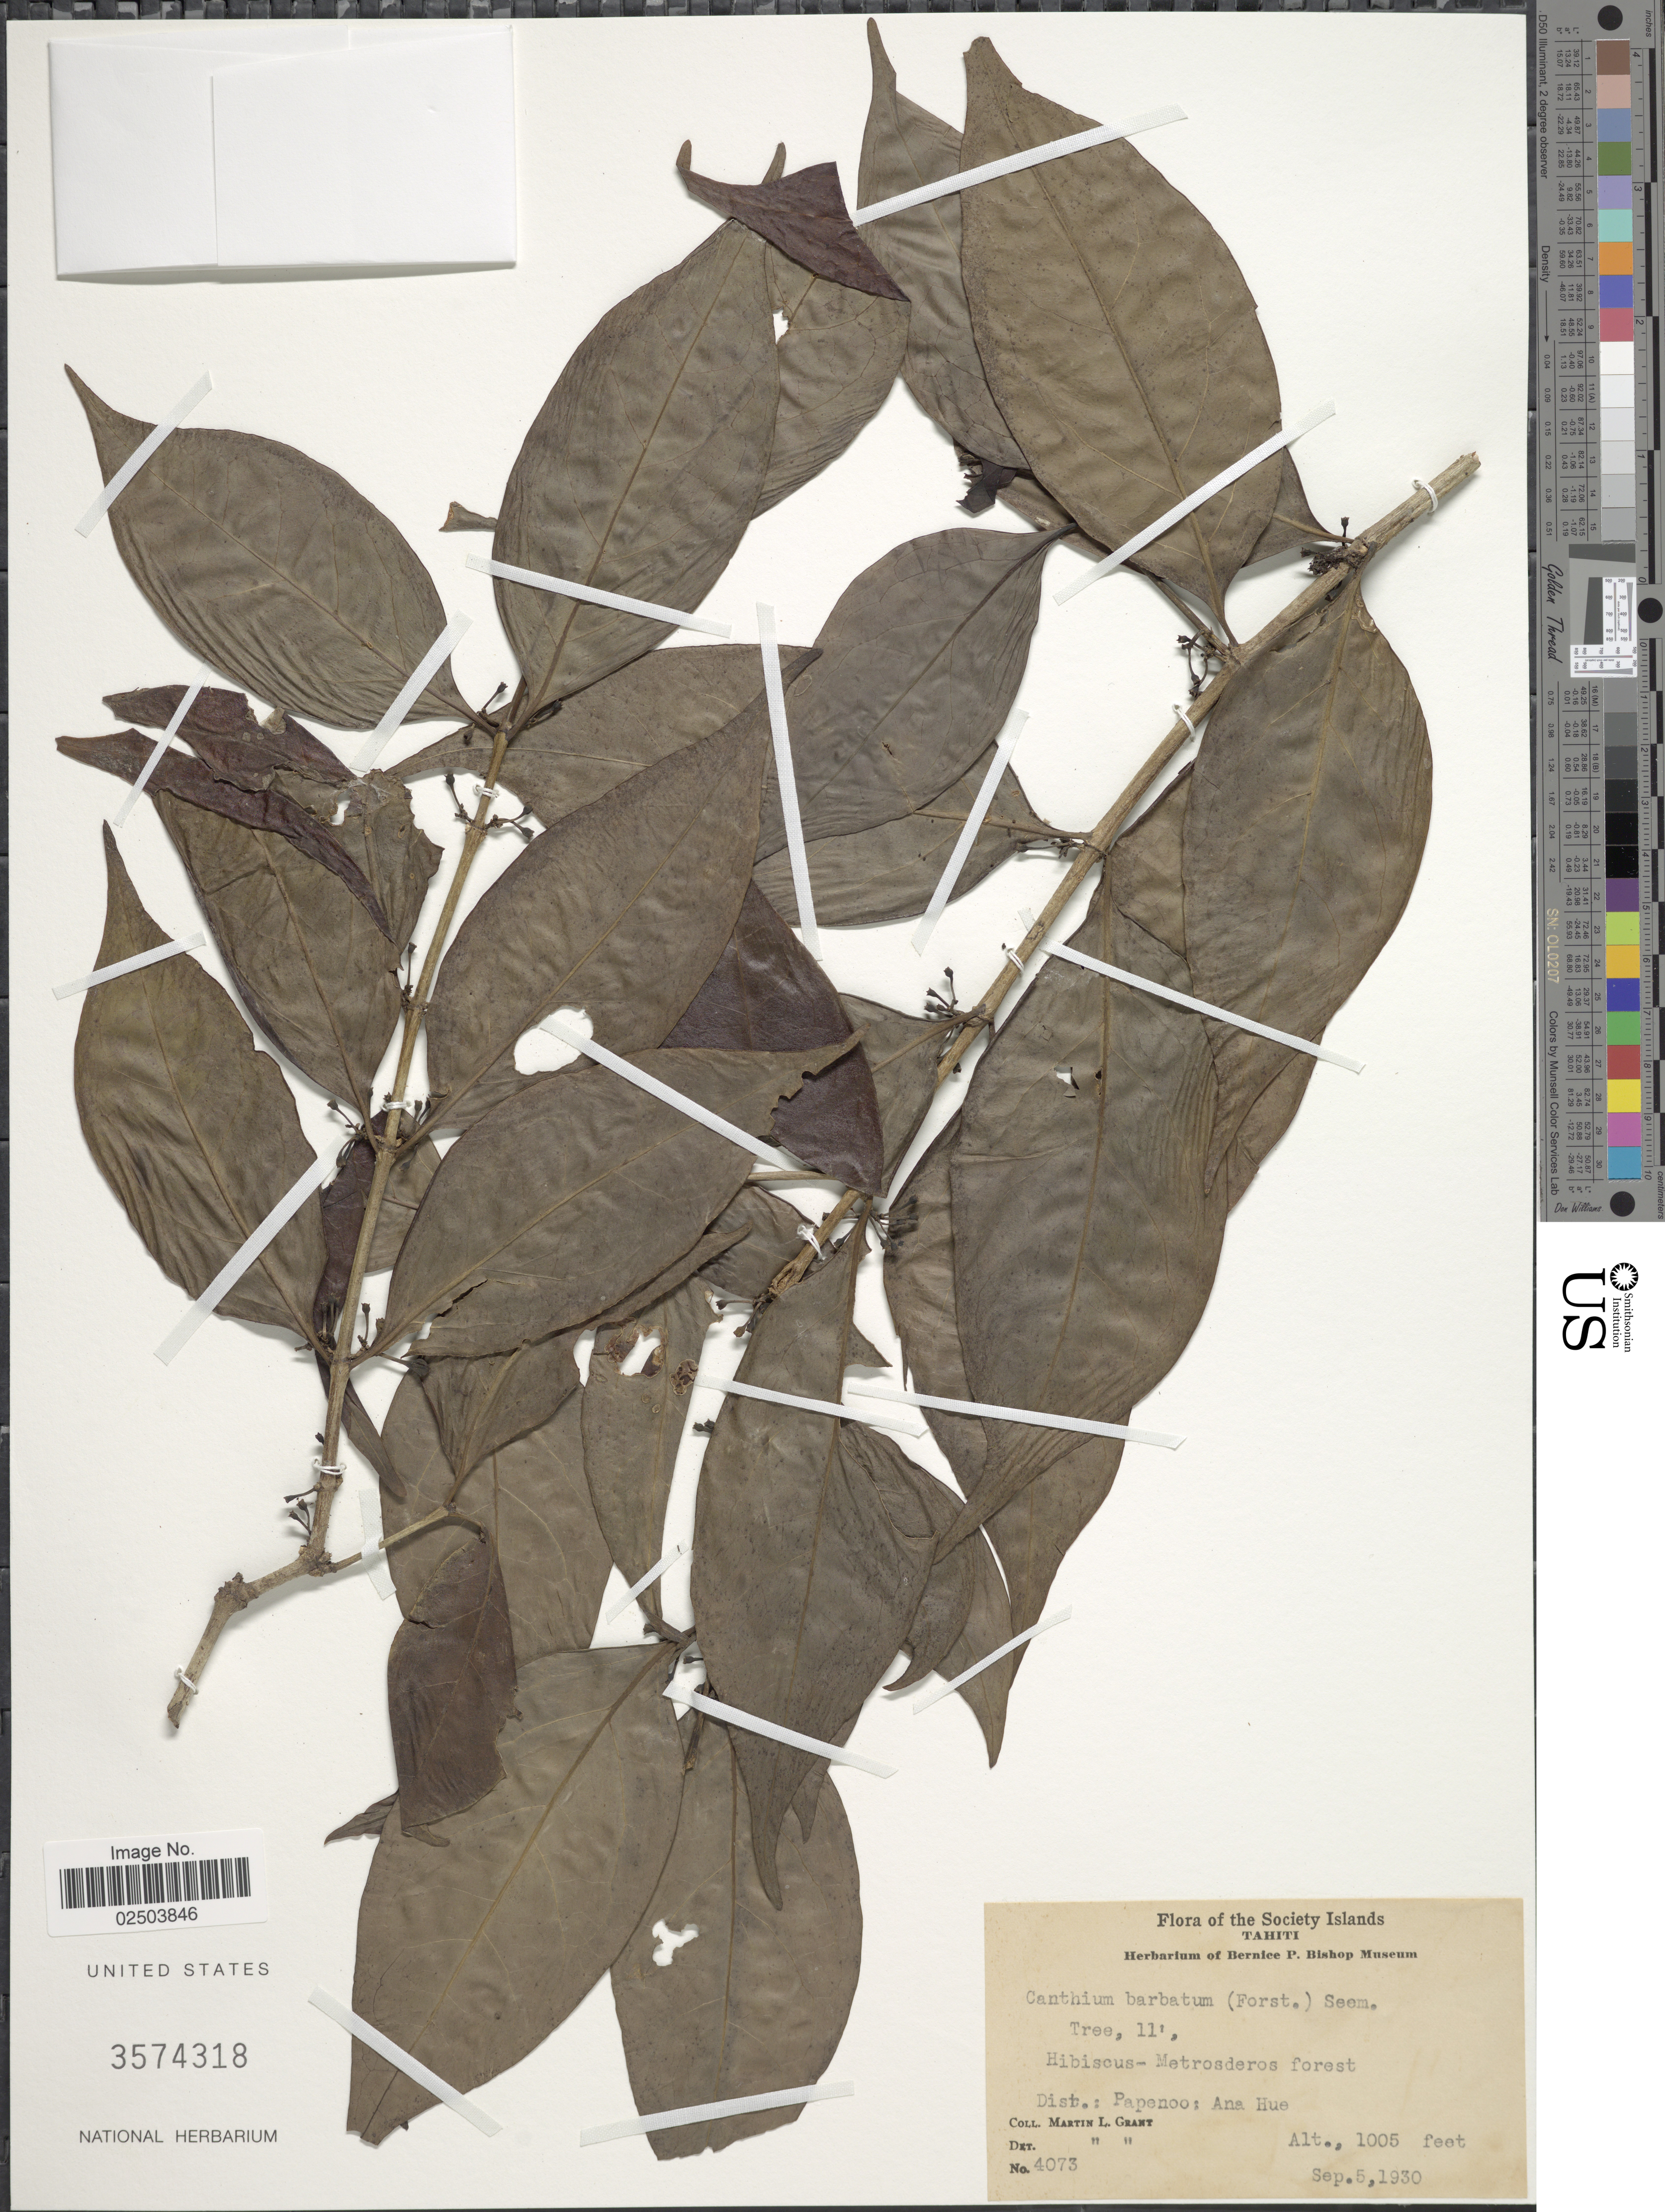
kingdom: Plantae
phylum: Tracheophyta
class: Magnoliopsida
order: Gentianales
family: Rubiaceae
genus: Cyclophyllum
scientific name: Cyclophyllum barbatum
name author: (G. Forst.) N. Hallé & J. Florence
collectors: M. L. Grant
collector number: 4073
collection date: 1930-09-05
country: French Polynesia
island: Tahiti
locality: Society Islands, Tahiti. Dist.: Papenoo: Ana Hue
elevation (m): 306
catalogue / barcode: US 3574318